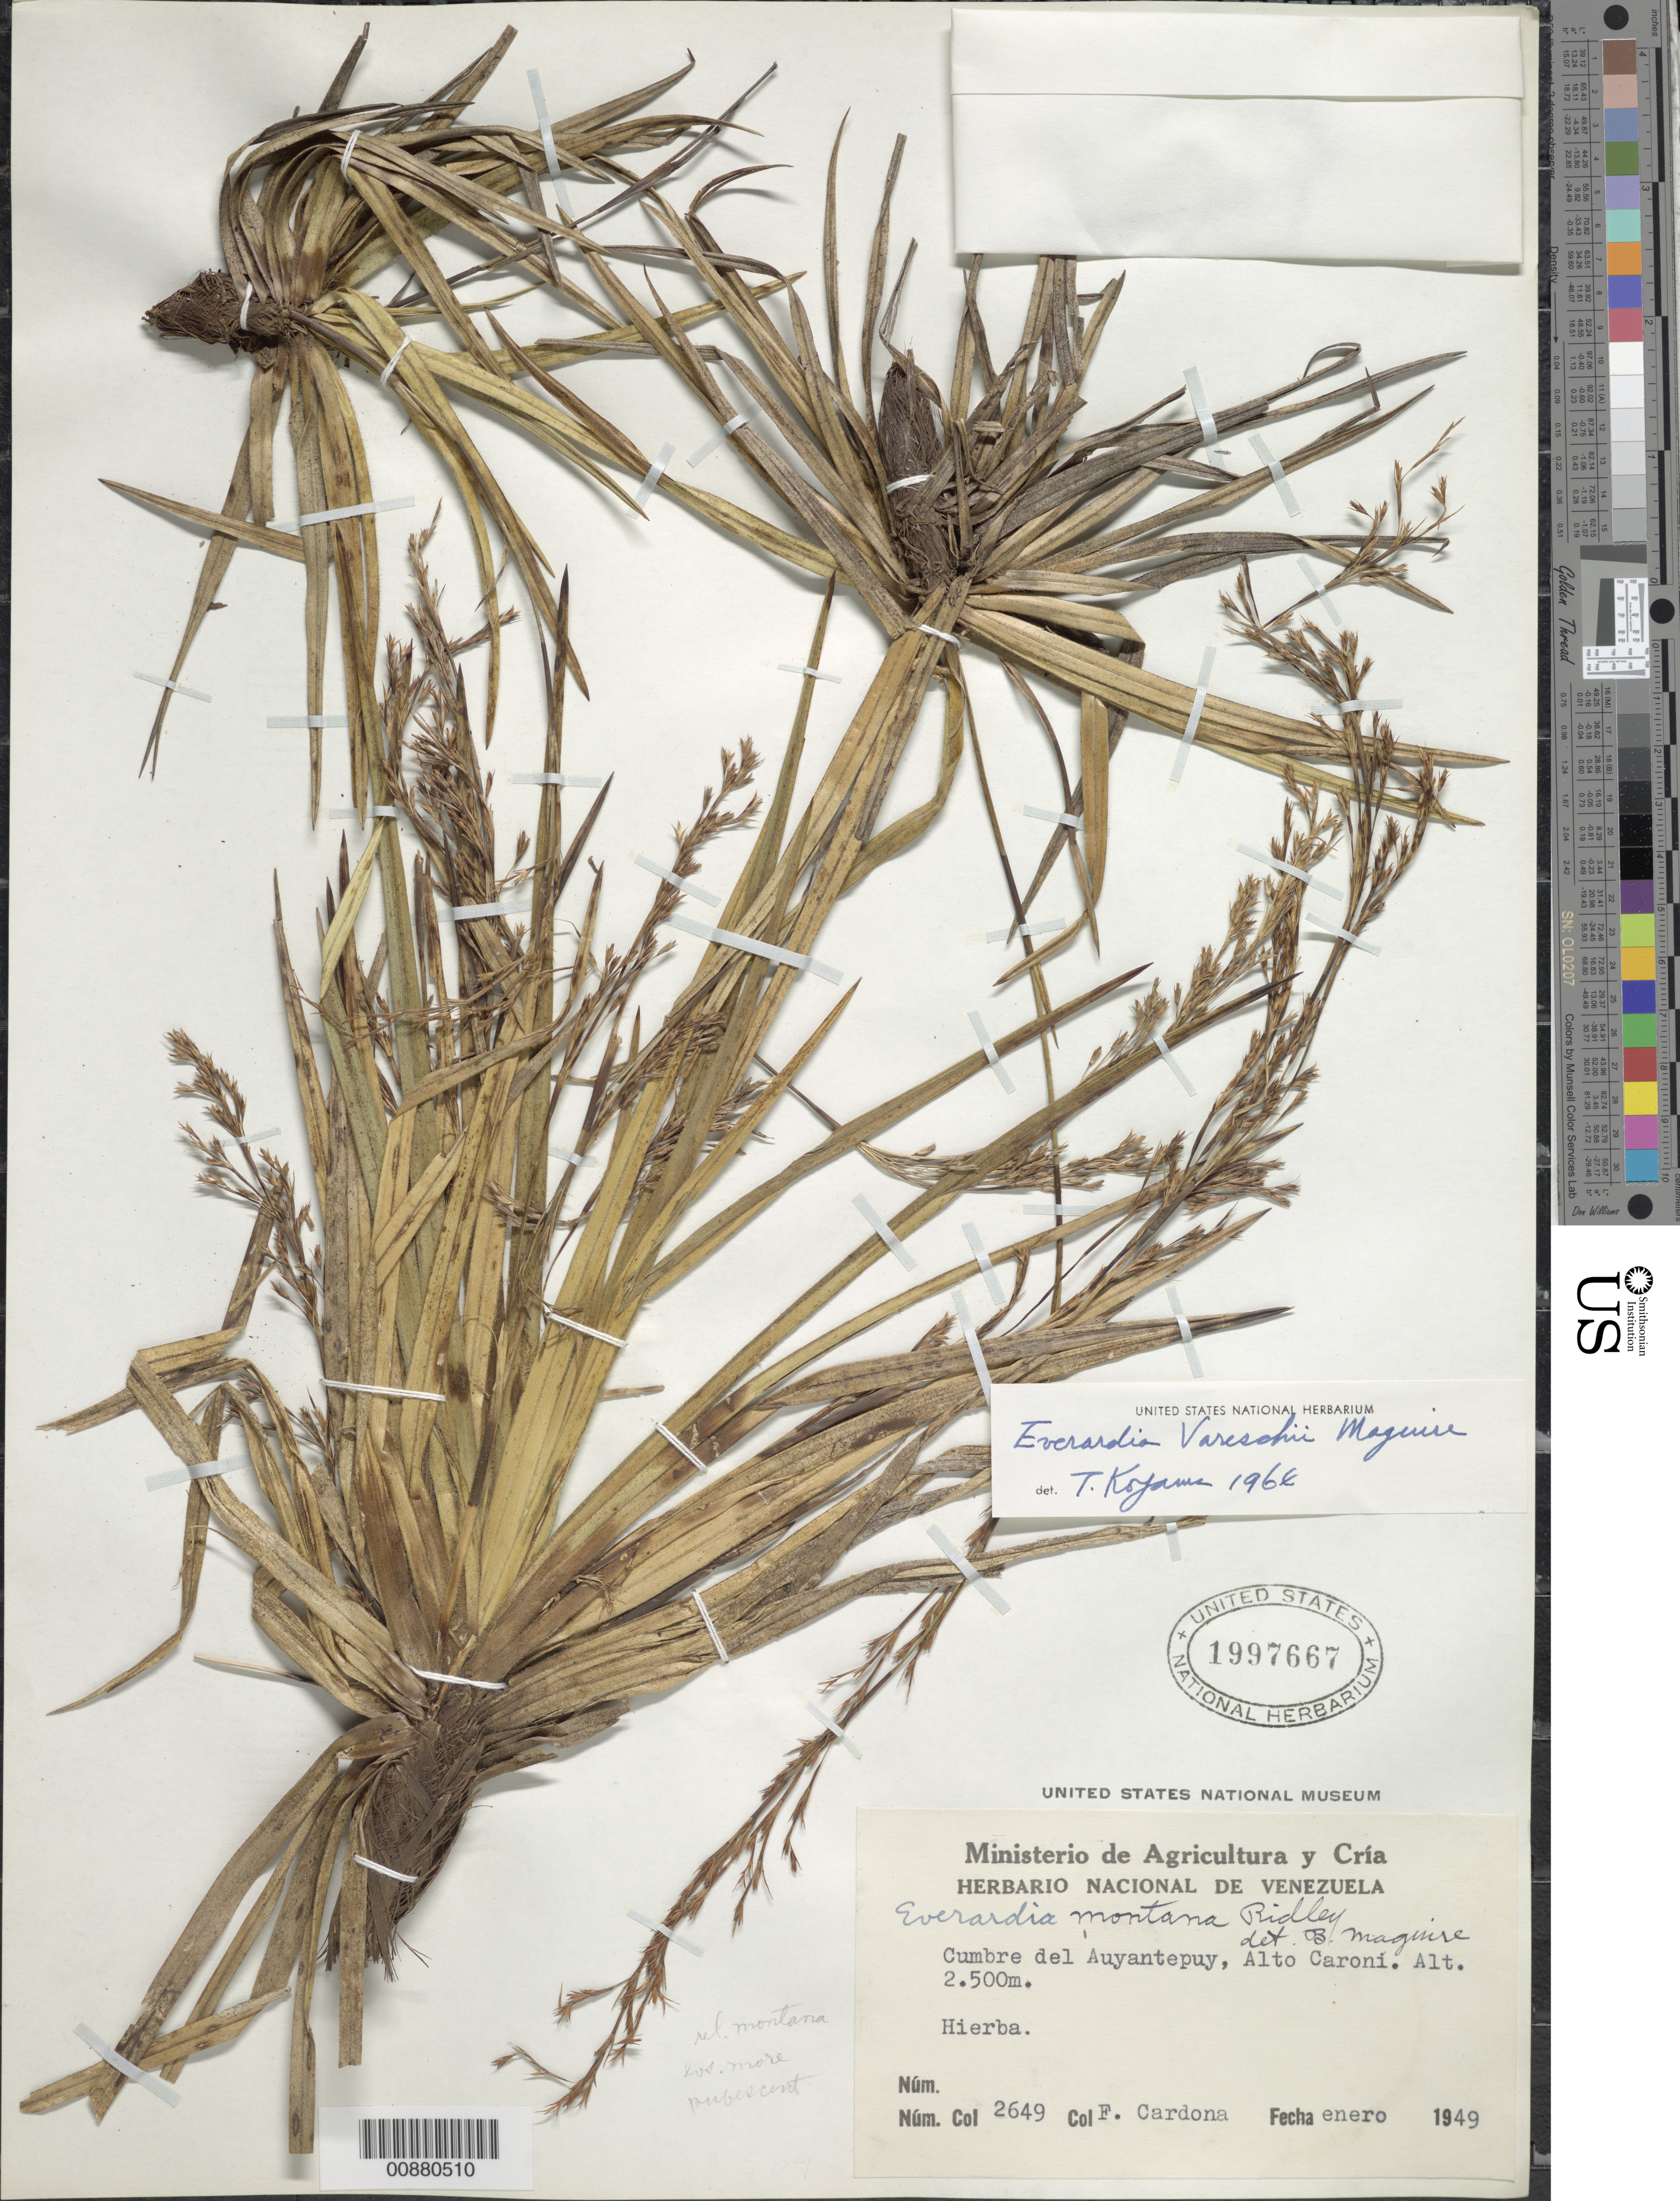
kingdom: Plantae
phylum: Tracheophyta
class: Liliopsida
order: Poales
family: Cyperaceae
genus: Cephalocarpus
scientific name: Cephalocarpus vareschii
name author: (Maguire) S.M. Costa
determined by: Strong, Mark T., (BOT), Smithsonian Institution - National Museum of Natural History (UNITED STATES)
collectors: F. Cardona Puig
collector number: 2649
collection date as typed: Jan-49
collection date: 1949-01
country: Venezuela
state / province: Bolívar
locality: Cerro Auyantepuí, Alto Río Caroní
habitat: Summit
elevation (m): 2500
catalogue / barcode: US 1997667